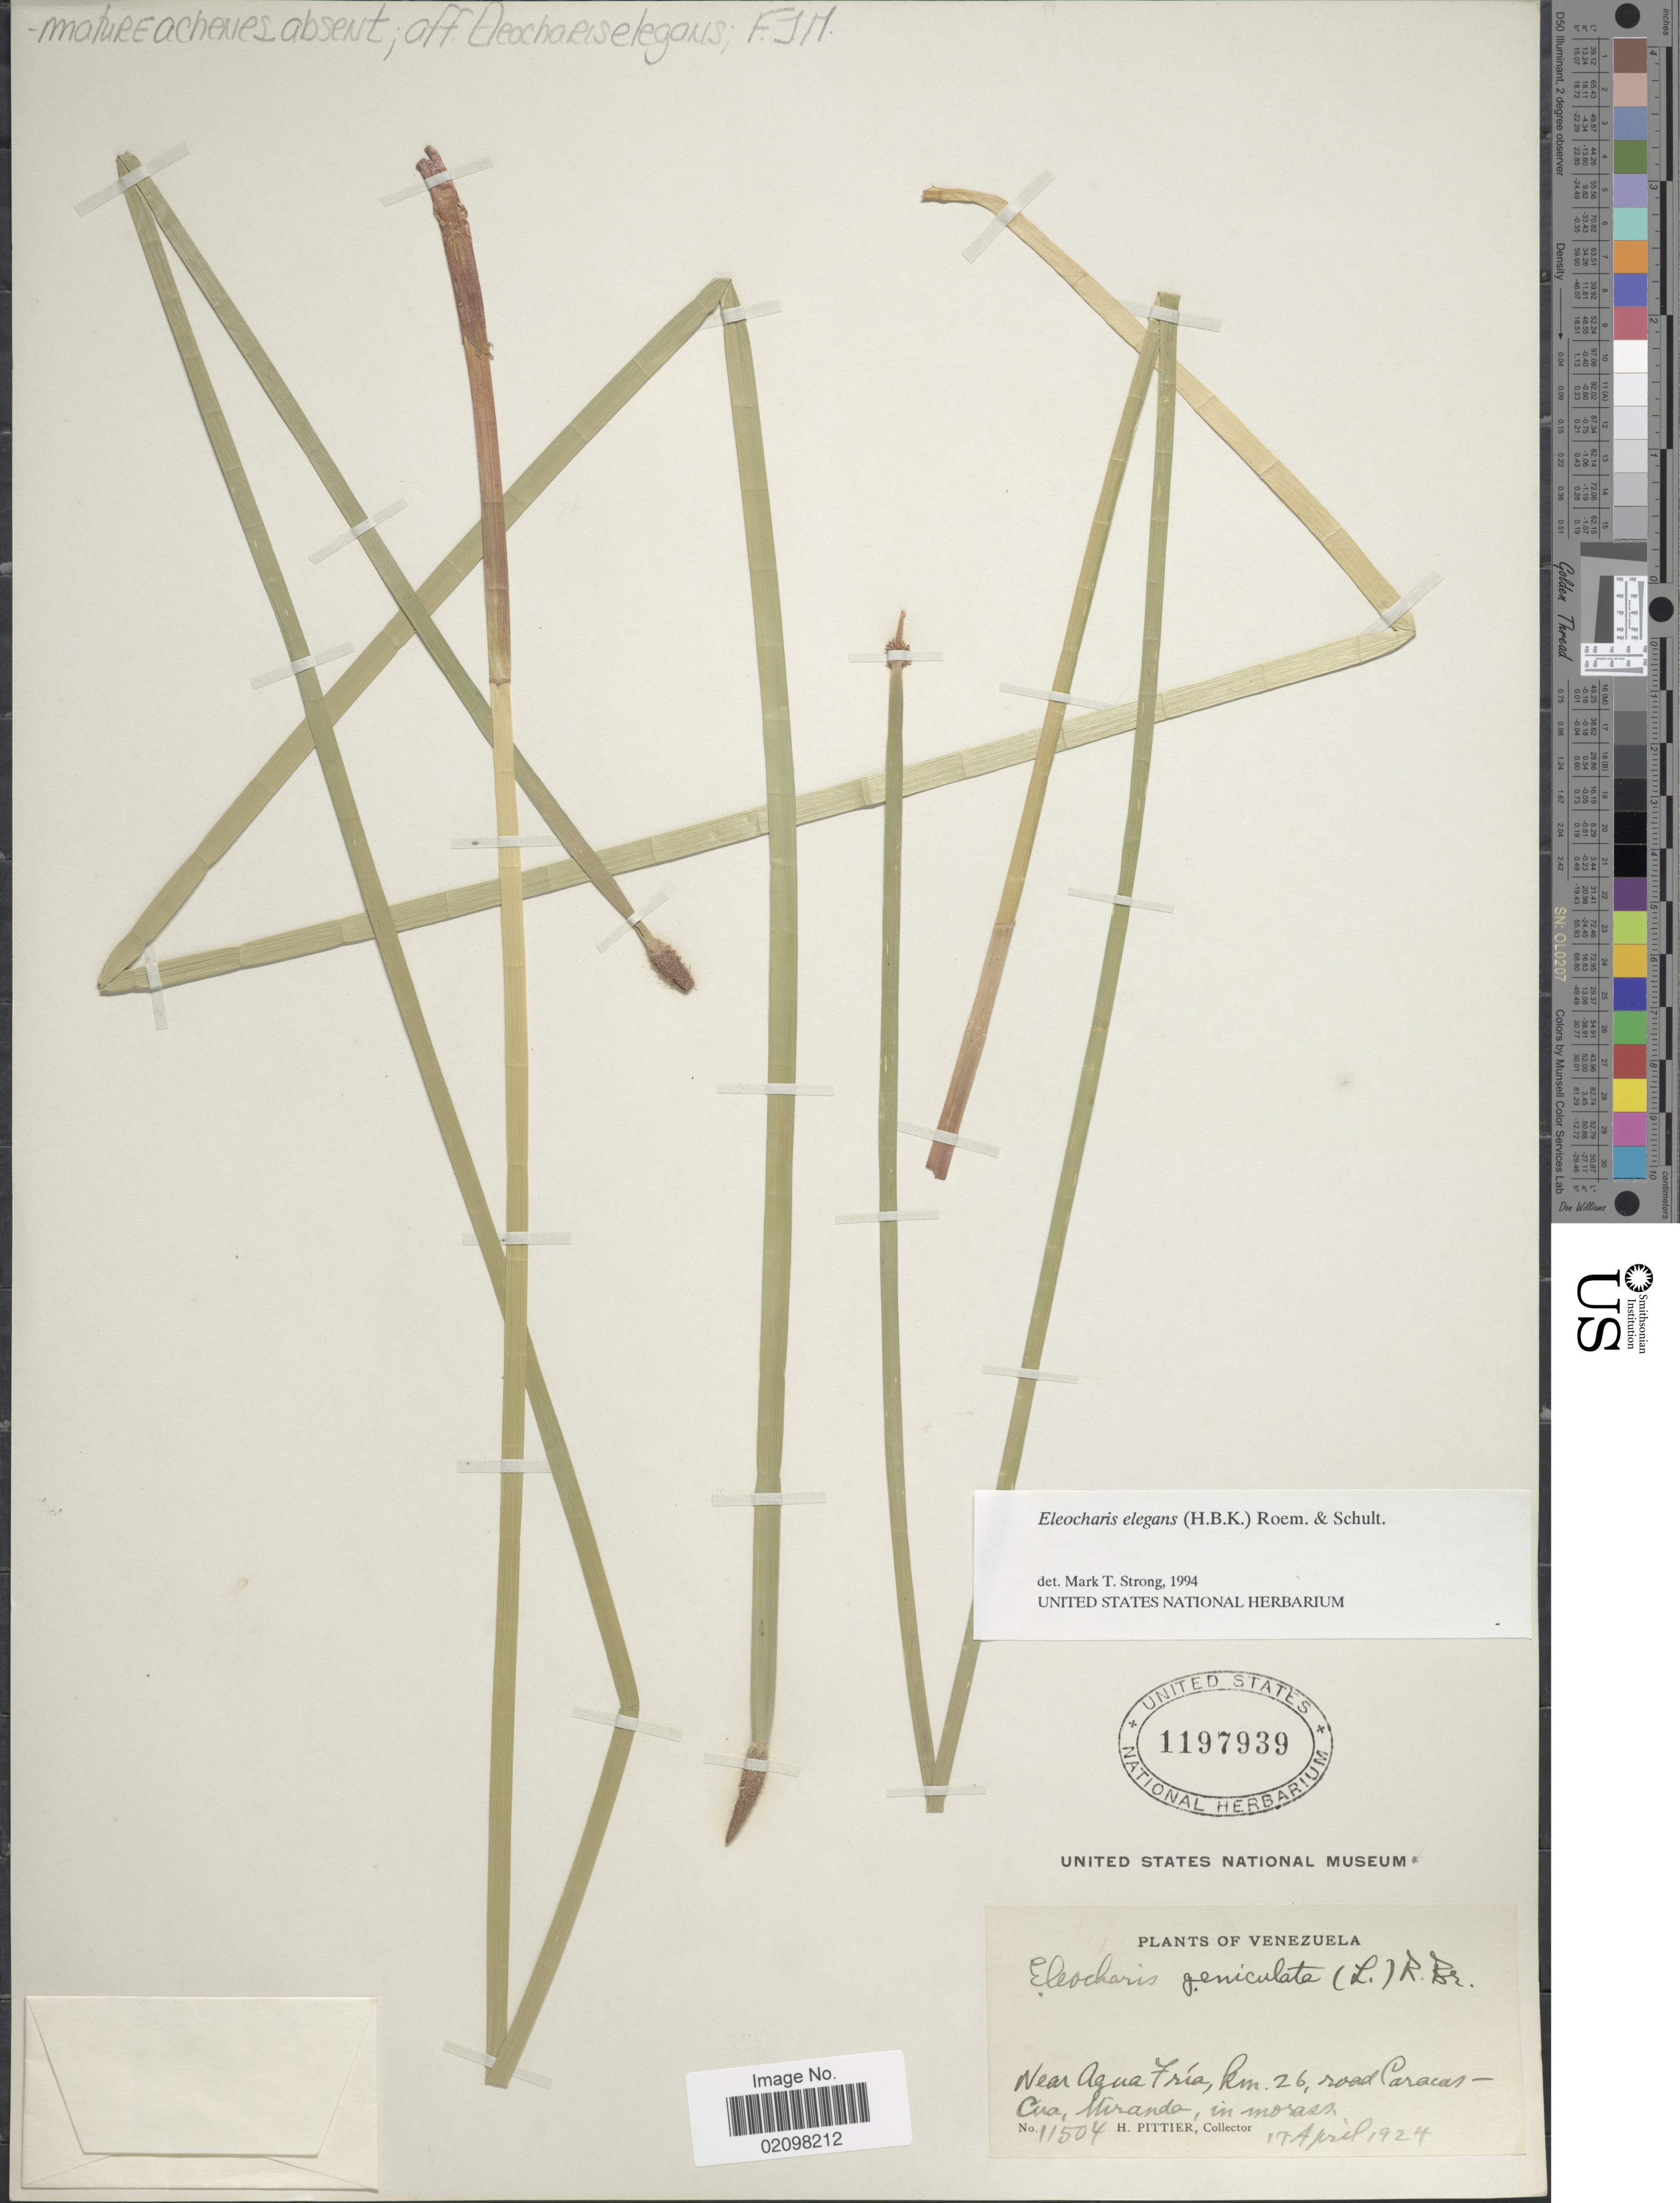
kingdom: Plantae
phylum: Tracheophyta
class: Liliopsida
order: Poales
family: Cyperaceae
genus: Eleocharis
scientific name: Eleocharis elegans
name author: (Kunth) Roem. & Schult.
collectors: H. F. Pittier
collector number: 11504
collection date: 1924-04-17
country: Venezuela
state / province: Miranda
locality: Near Agua Fría, km. 26, road Caracas - Cúa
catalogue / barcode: US 1197939